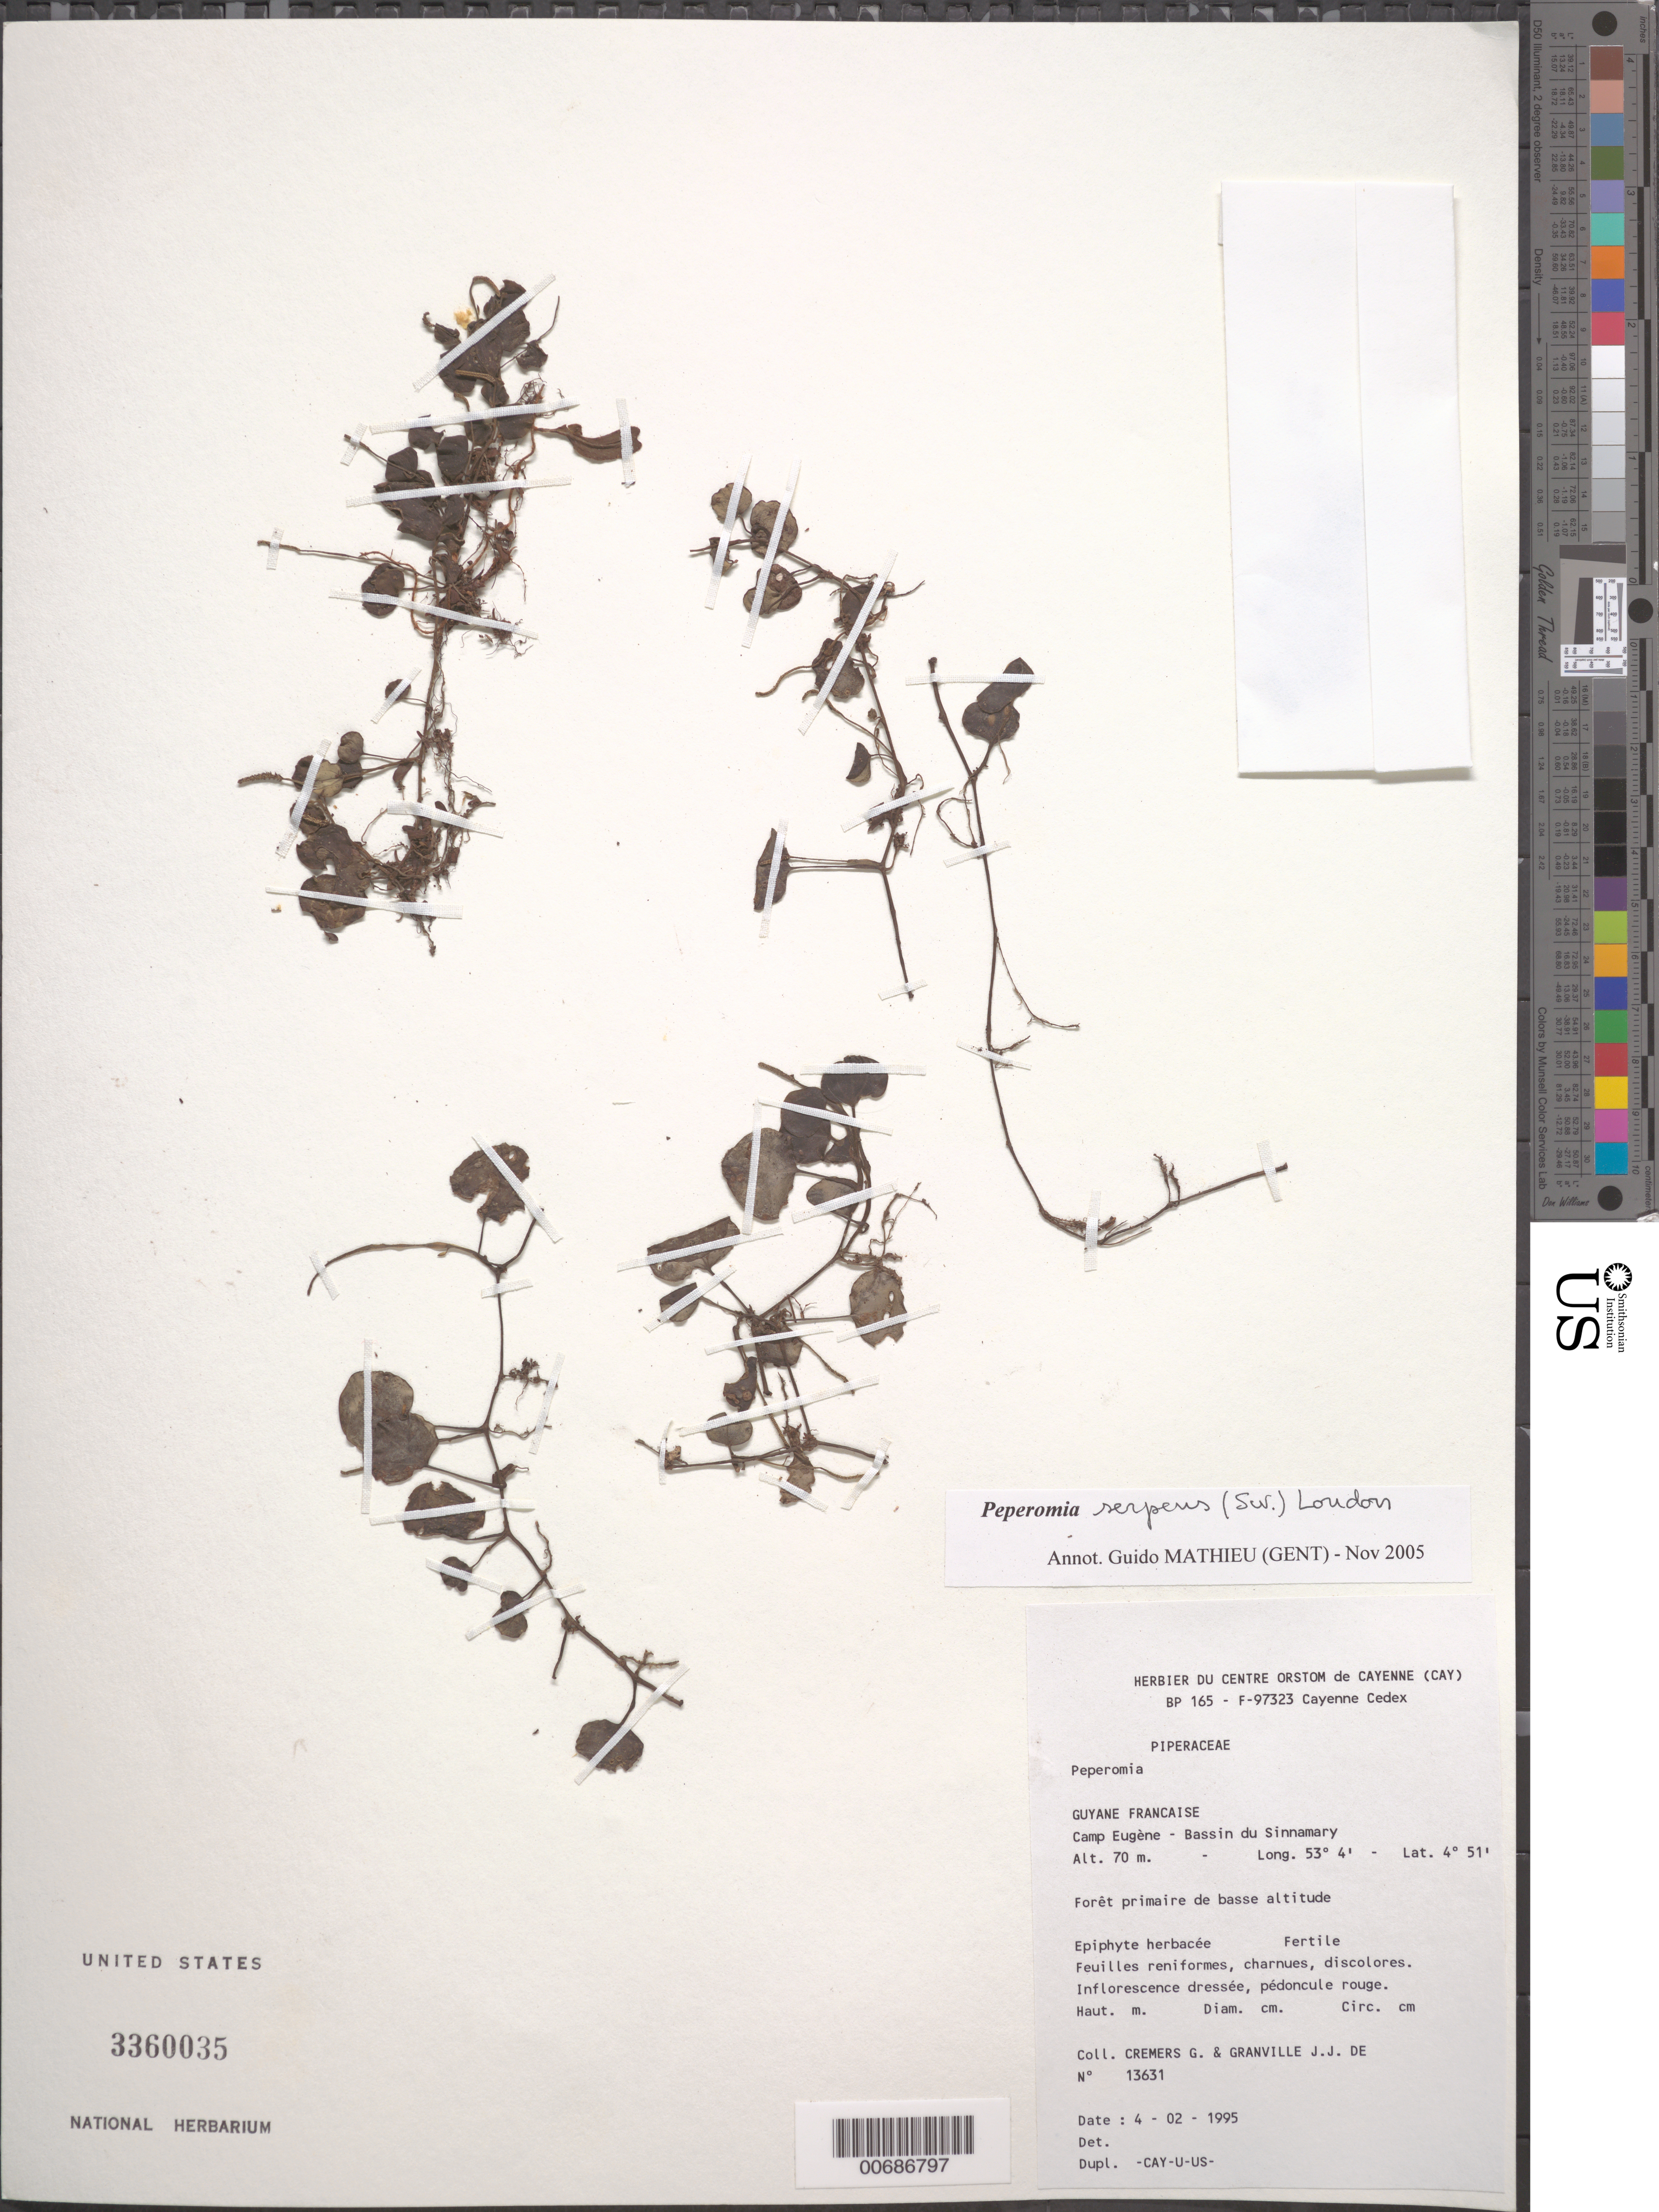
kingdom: Plantae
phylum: Tracheophyta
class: Magnoliopsida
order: Piperales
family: Piperaceae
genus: Peperomia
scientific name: Peperomia serpens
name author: (Sw.) Loudon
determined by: Mathieu, Guido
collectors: G. Cremers & J.-J. de Granville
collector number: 13631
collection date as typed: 4-Feb-95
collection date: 1995-02-04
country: French Guiana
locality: Camp Eugène, Bassin du Sinnamary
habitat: Low primary forest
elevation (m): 70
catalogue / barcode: US 3360035